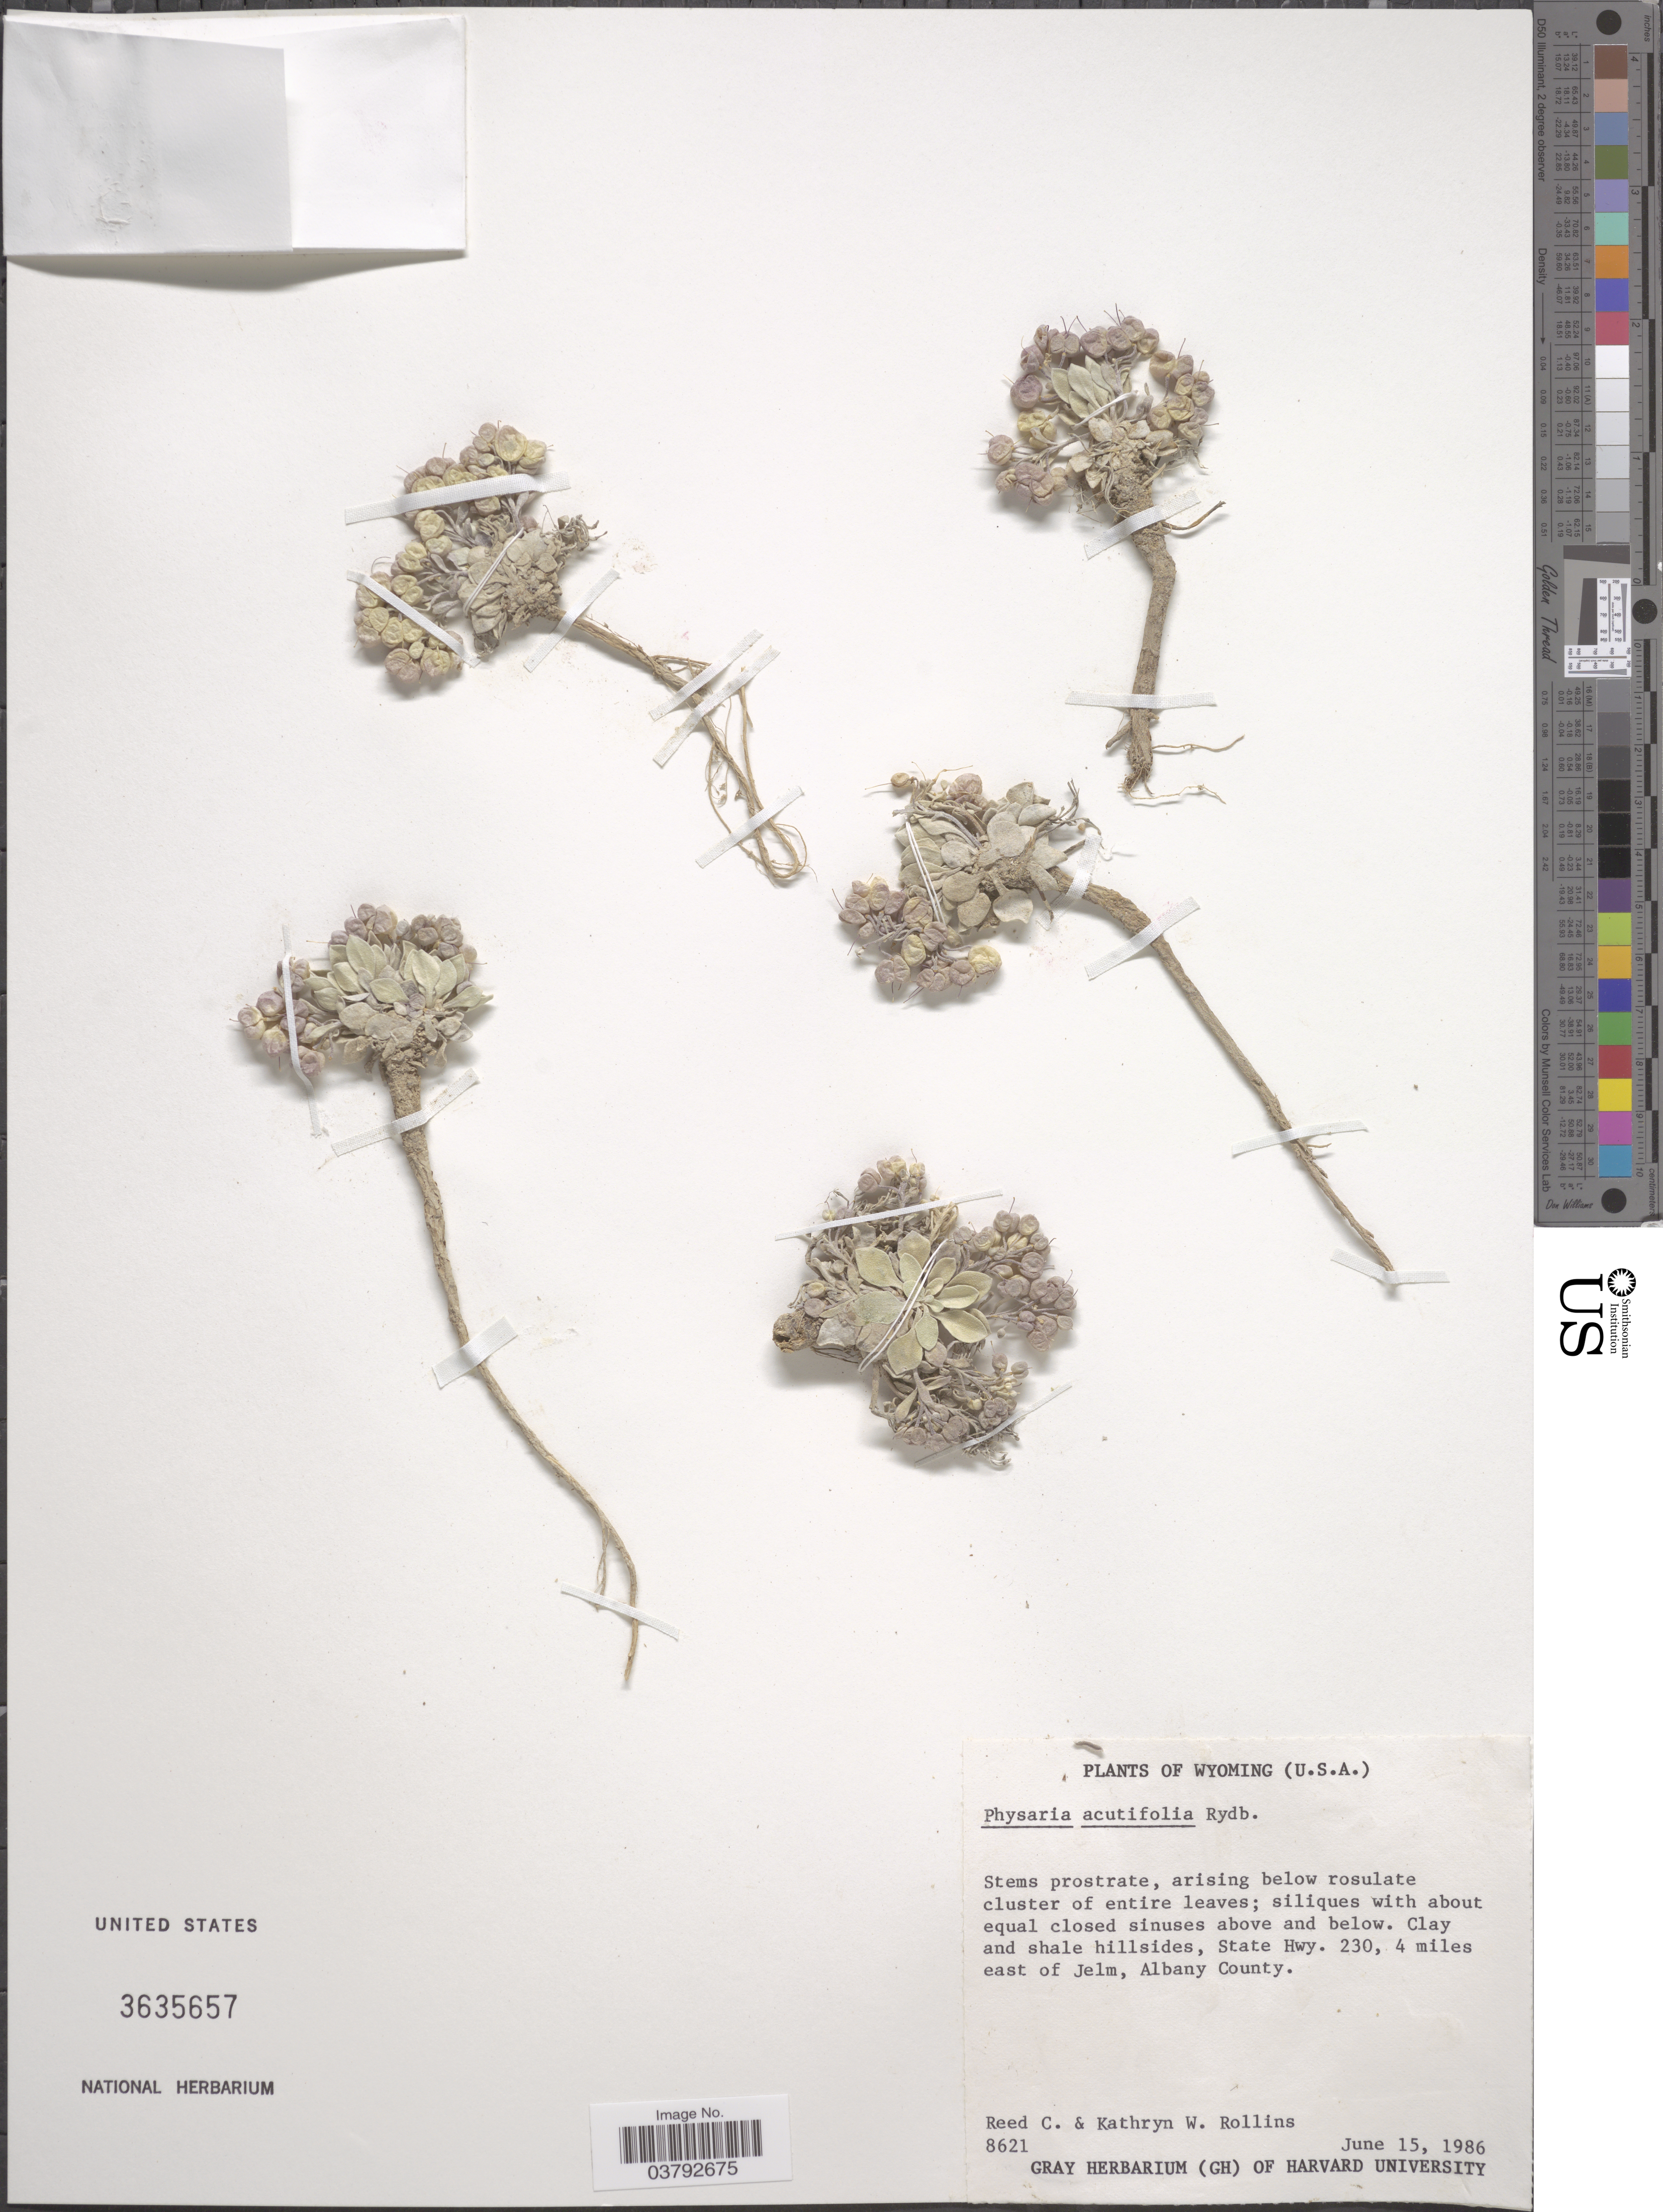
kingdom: Plantae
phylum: Tracheophyta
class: Magnoliopsida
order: Brassicales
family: Brassicaceae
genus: Physaria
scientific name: Physaria acutifolia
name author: Rydb.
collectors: R. C. Rollins & K. W. Rollins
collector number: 8621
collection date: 1986-06-15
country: United States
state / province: Wyoming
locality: State Hwy. 230, 4 miles east of Jelm, Albany County.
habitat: clay and shale hillsides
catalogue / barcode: US 3635657